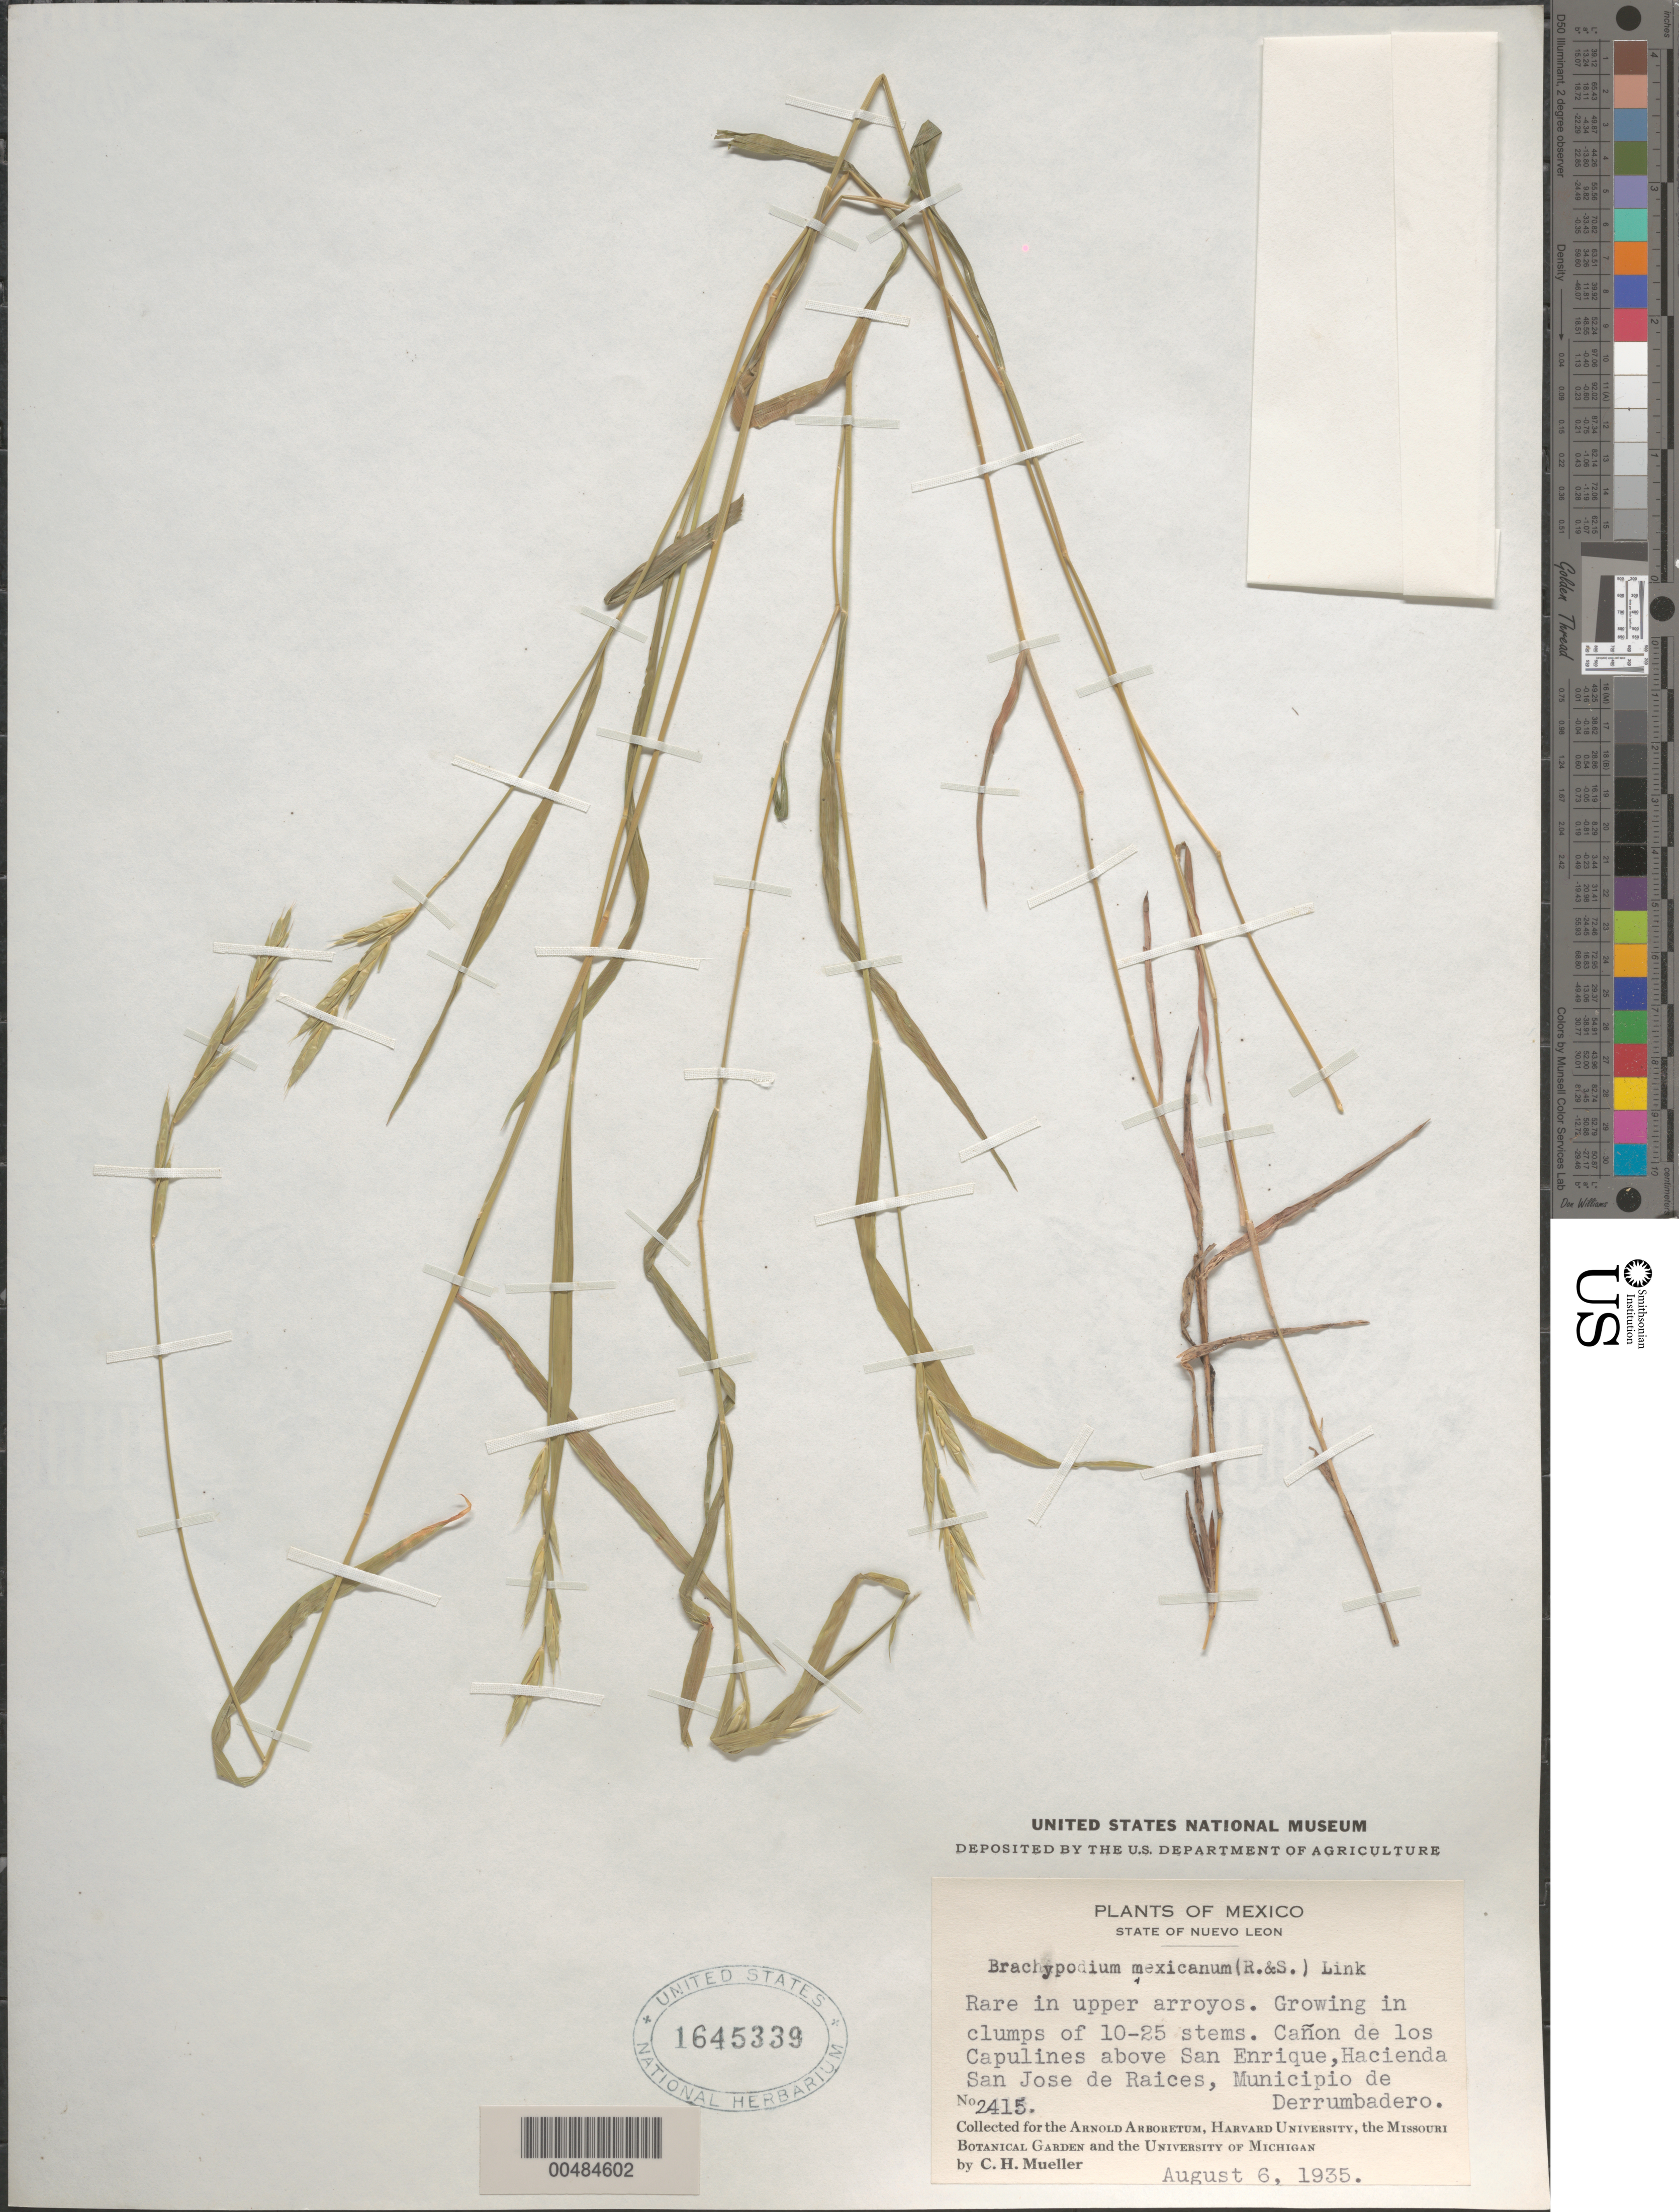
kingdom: Plantae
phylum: Tracheophyta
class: Liliopsida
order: Poales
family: Poaceae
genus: Brachypodium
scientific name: Brachypodium mexicanum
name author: (Roem. & Schult.) Link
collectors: C. H. Muller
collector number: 2415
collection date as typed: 6 Aug 1935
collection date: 1935-08-06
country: Mexico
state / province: Nuevo León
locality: Ca¤on de los Capulines above San Enrique, Hacienda San Jose de Raices, Municipio de Derrumbadero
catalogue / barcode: US 1645339